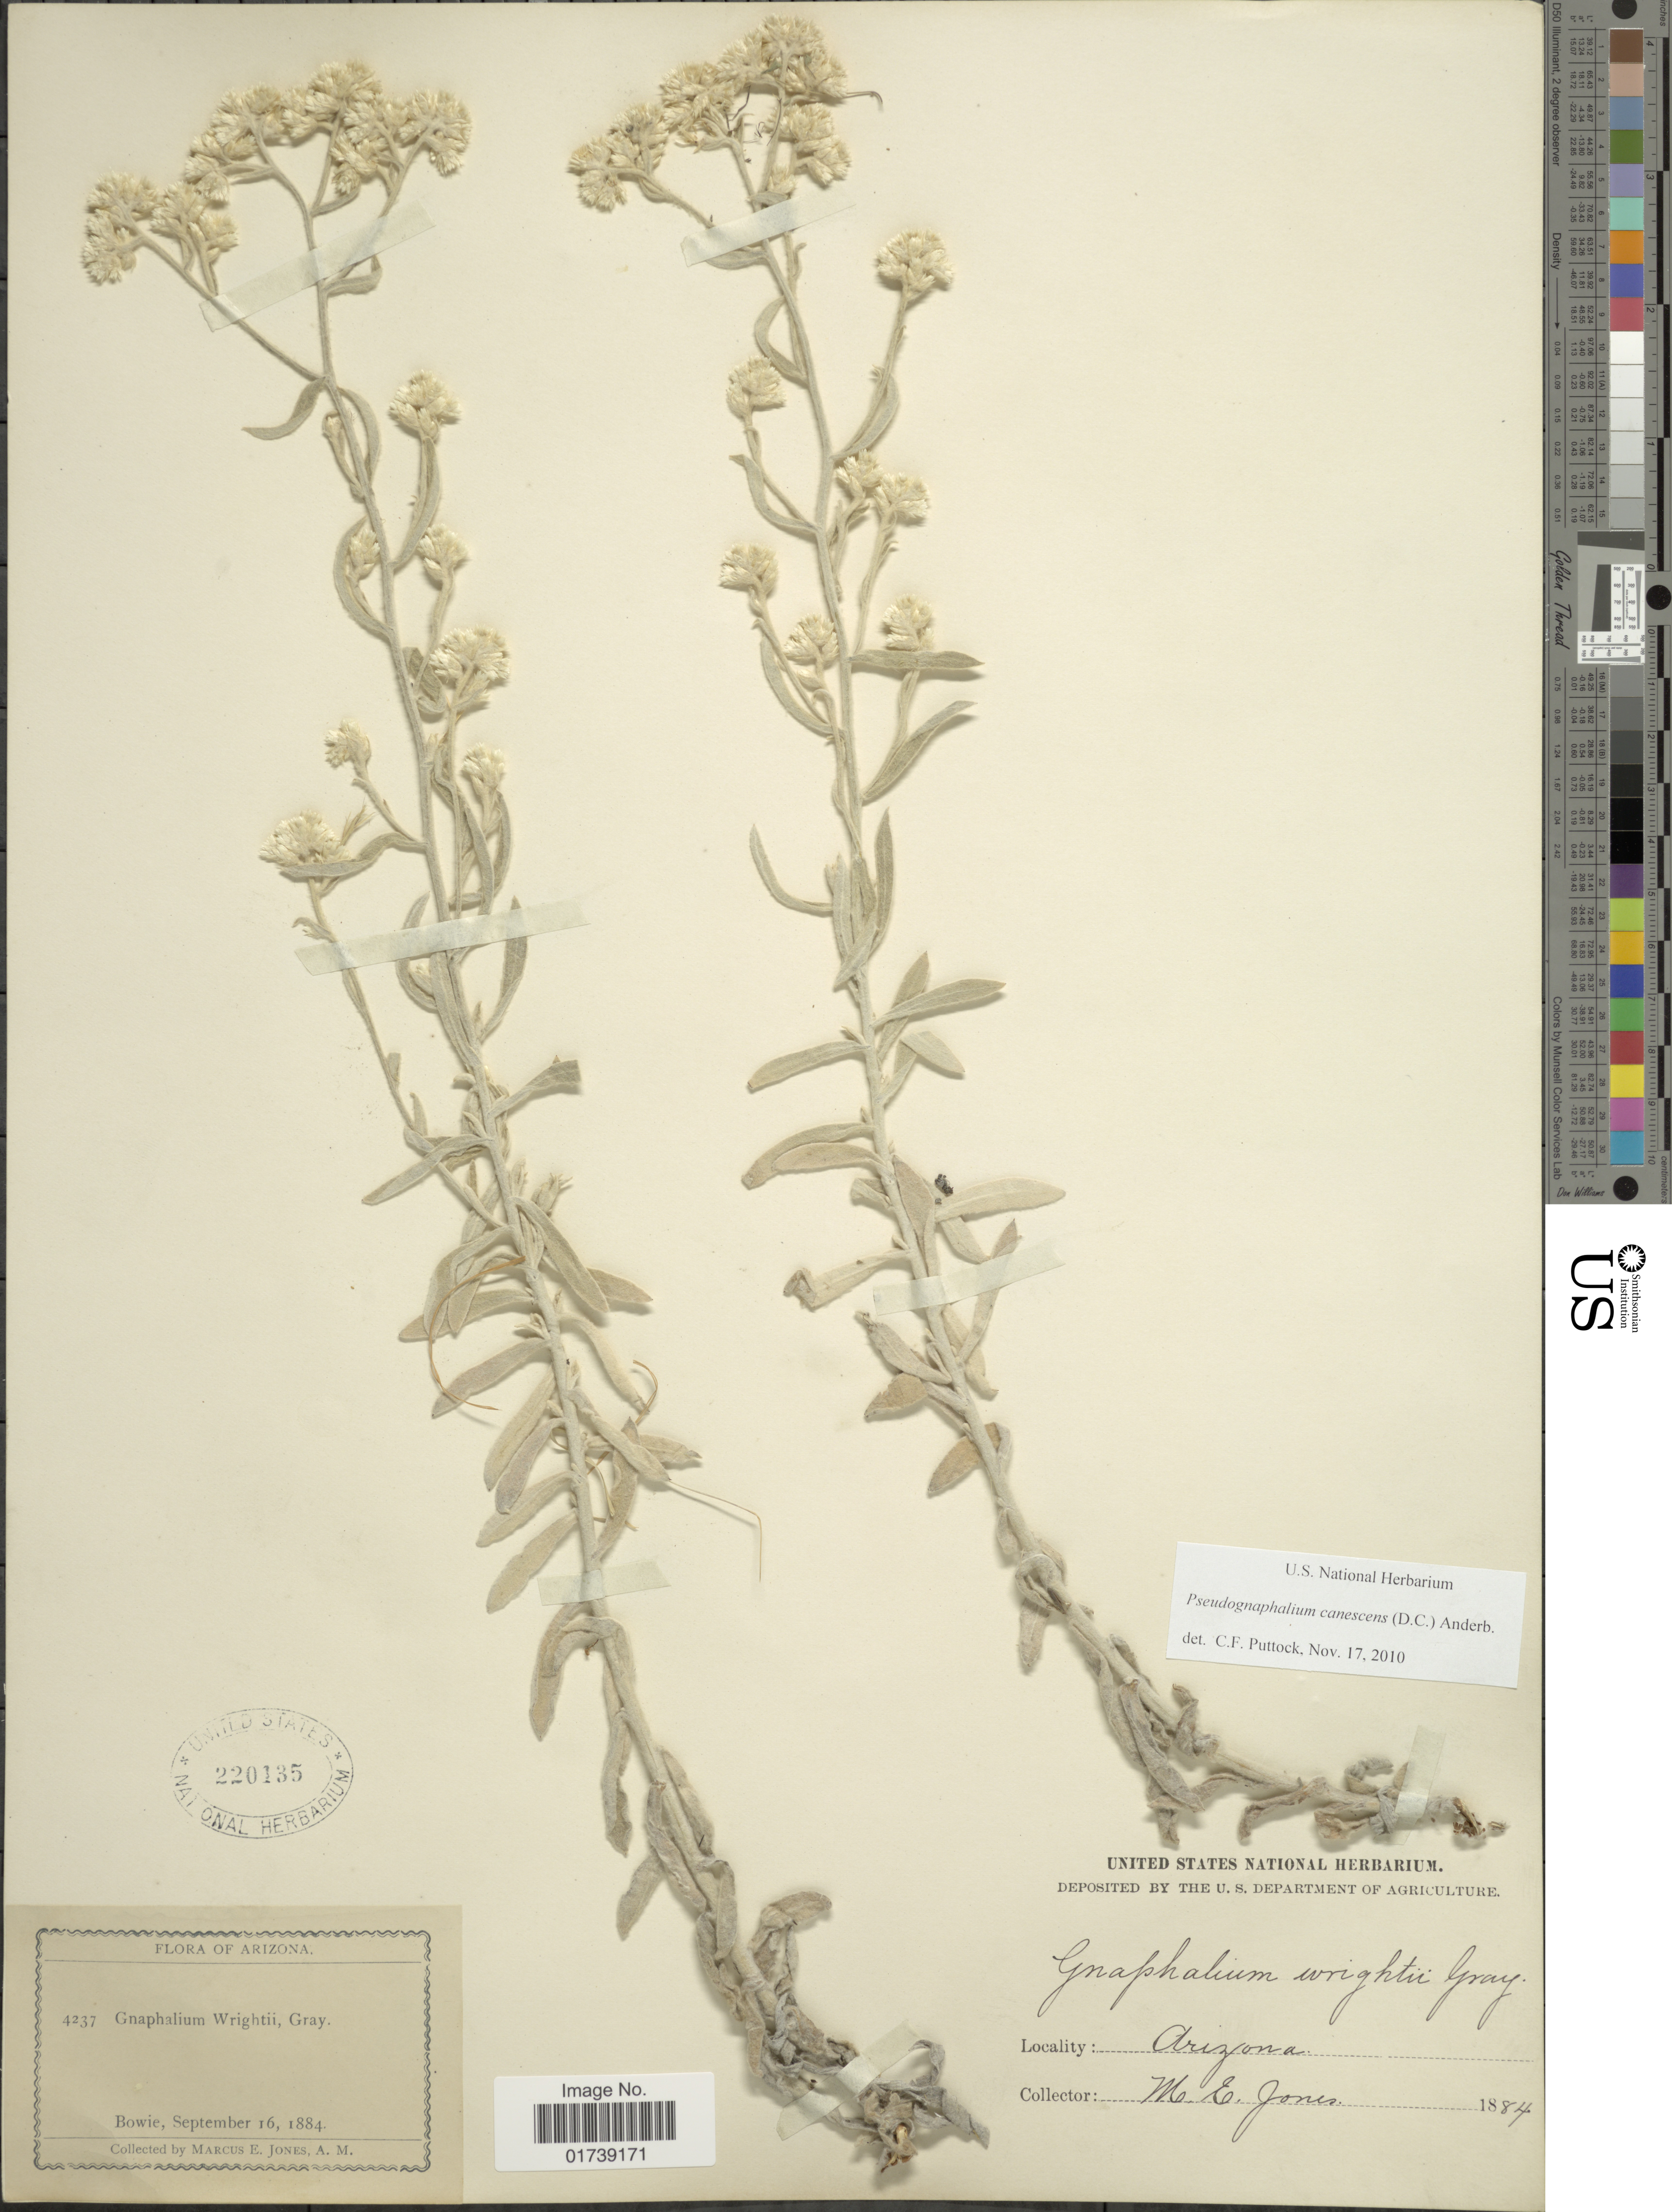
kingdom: Plantae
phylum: Tracheophyta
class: Magnoliopsida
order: Asterales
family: Asteraceae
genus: Pseudognaphalium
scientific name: Pseudognaphalium canescens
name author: (DC.) Anderb.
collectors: M. E. Jones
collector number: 4237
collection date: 1884-09-16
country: United States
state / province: Arizona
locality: Bowie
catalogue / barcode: US 220135